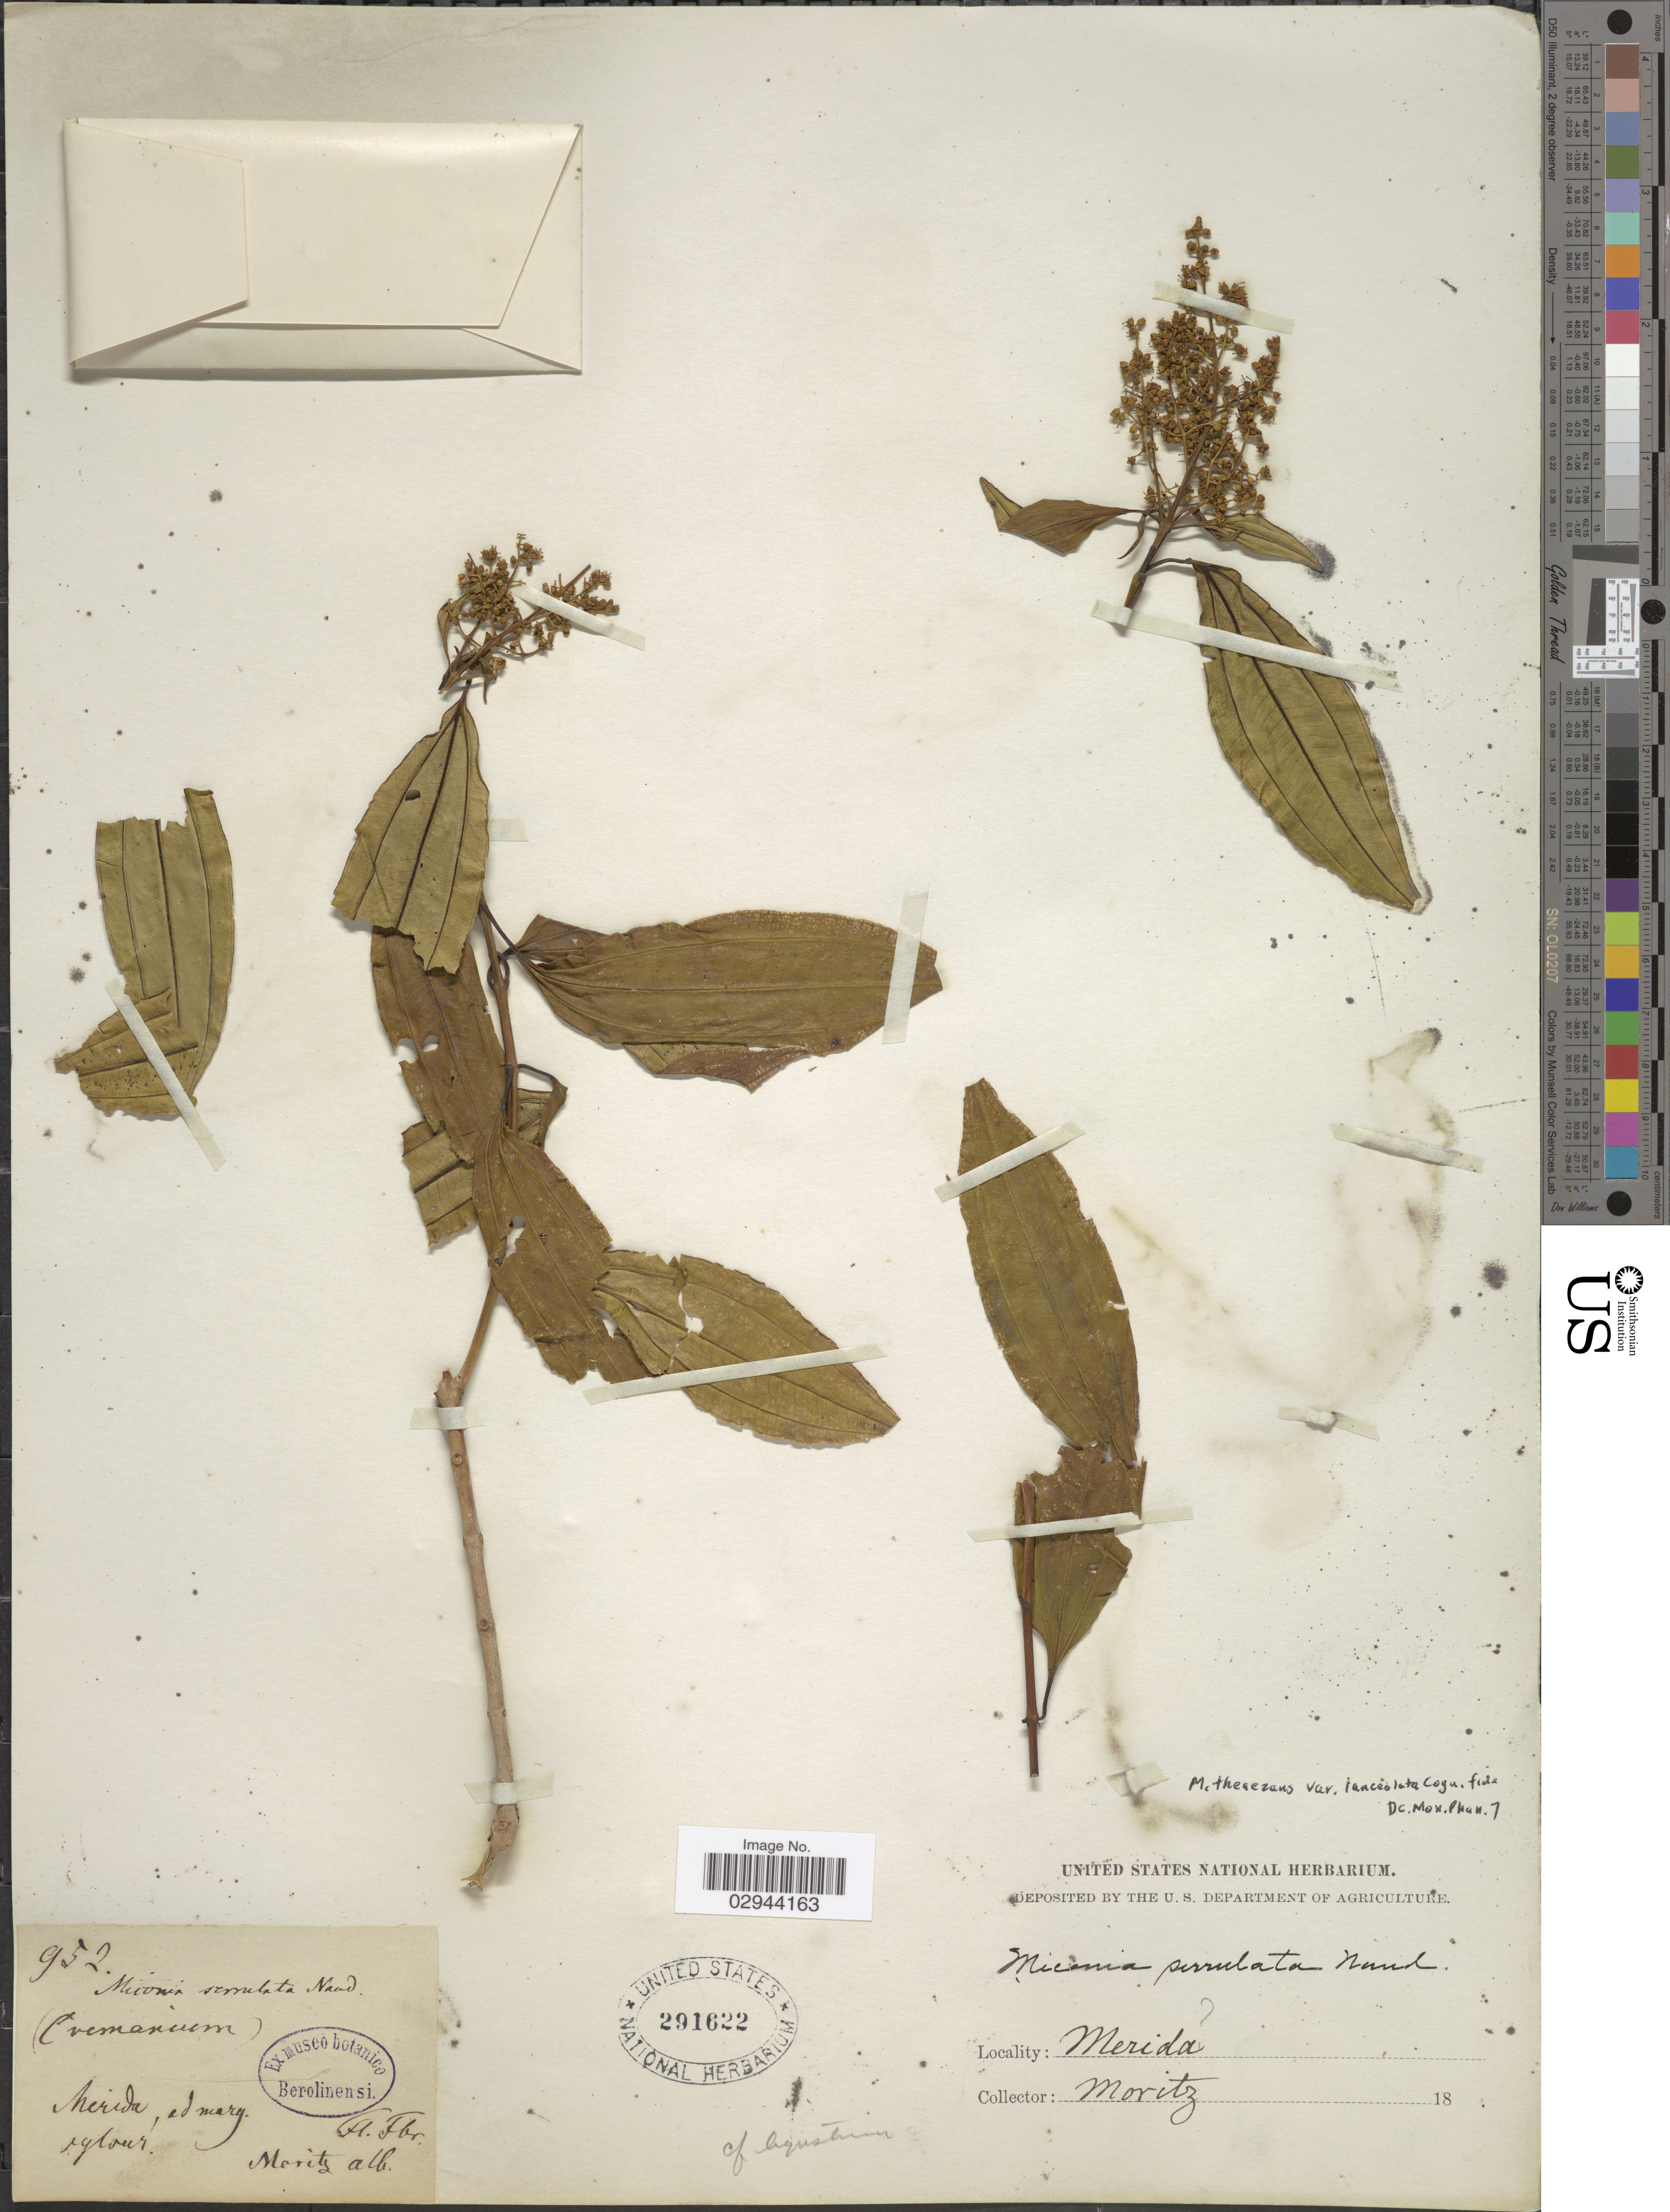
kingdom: Plantae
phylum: Tracheophyta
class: Magnoliopsida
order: Myrtales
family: Melastomataceae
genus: Miconia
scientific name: Miconia theizans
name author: (Bonpl.) Cogn.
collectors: Moritz, --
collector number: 952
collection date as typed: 18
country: Venezuela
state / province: Mérida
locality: ad marg. Sylvus [interpreted].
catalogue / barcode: US 291622